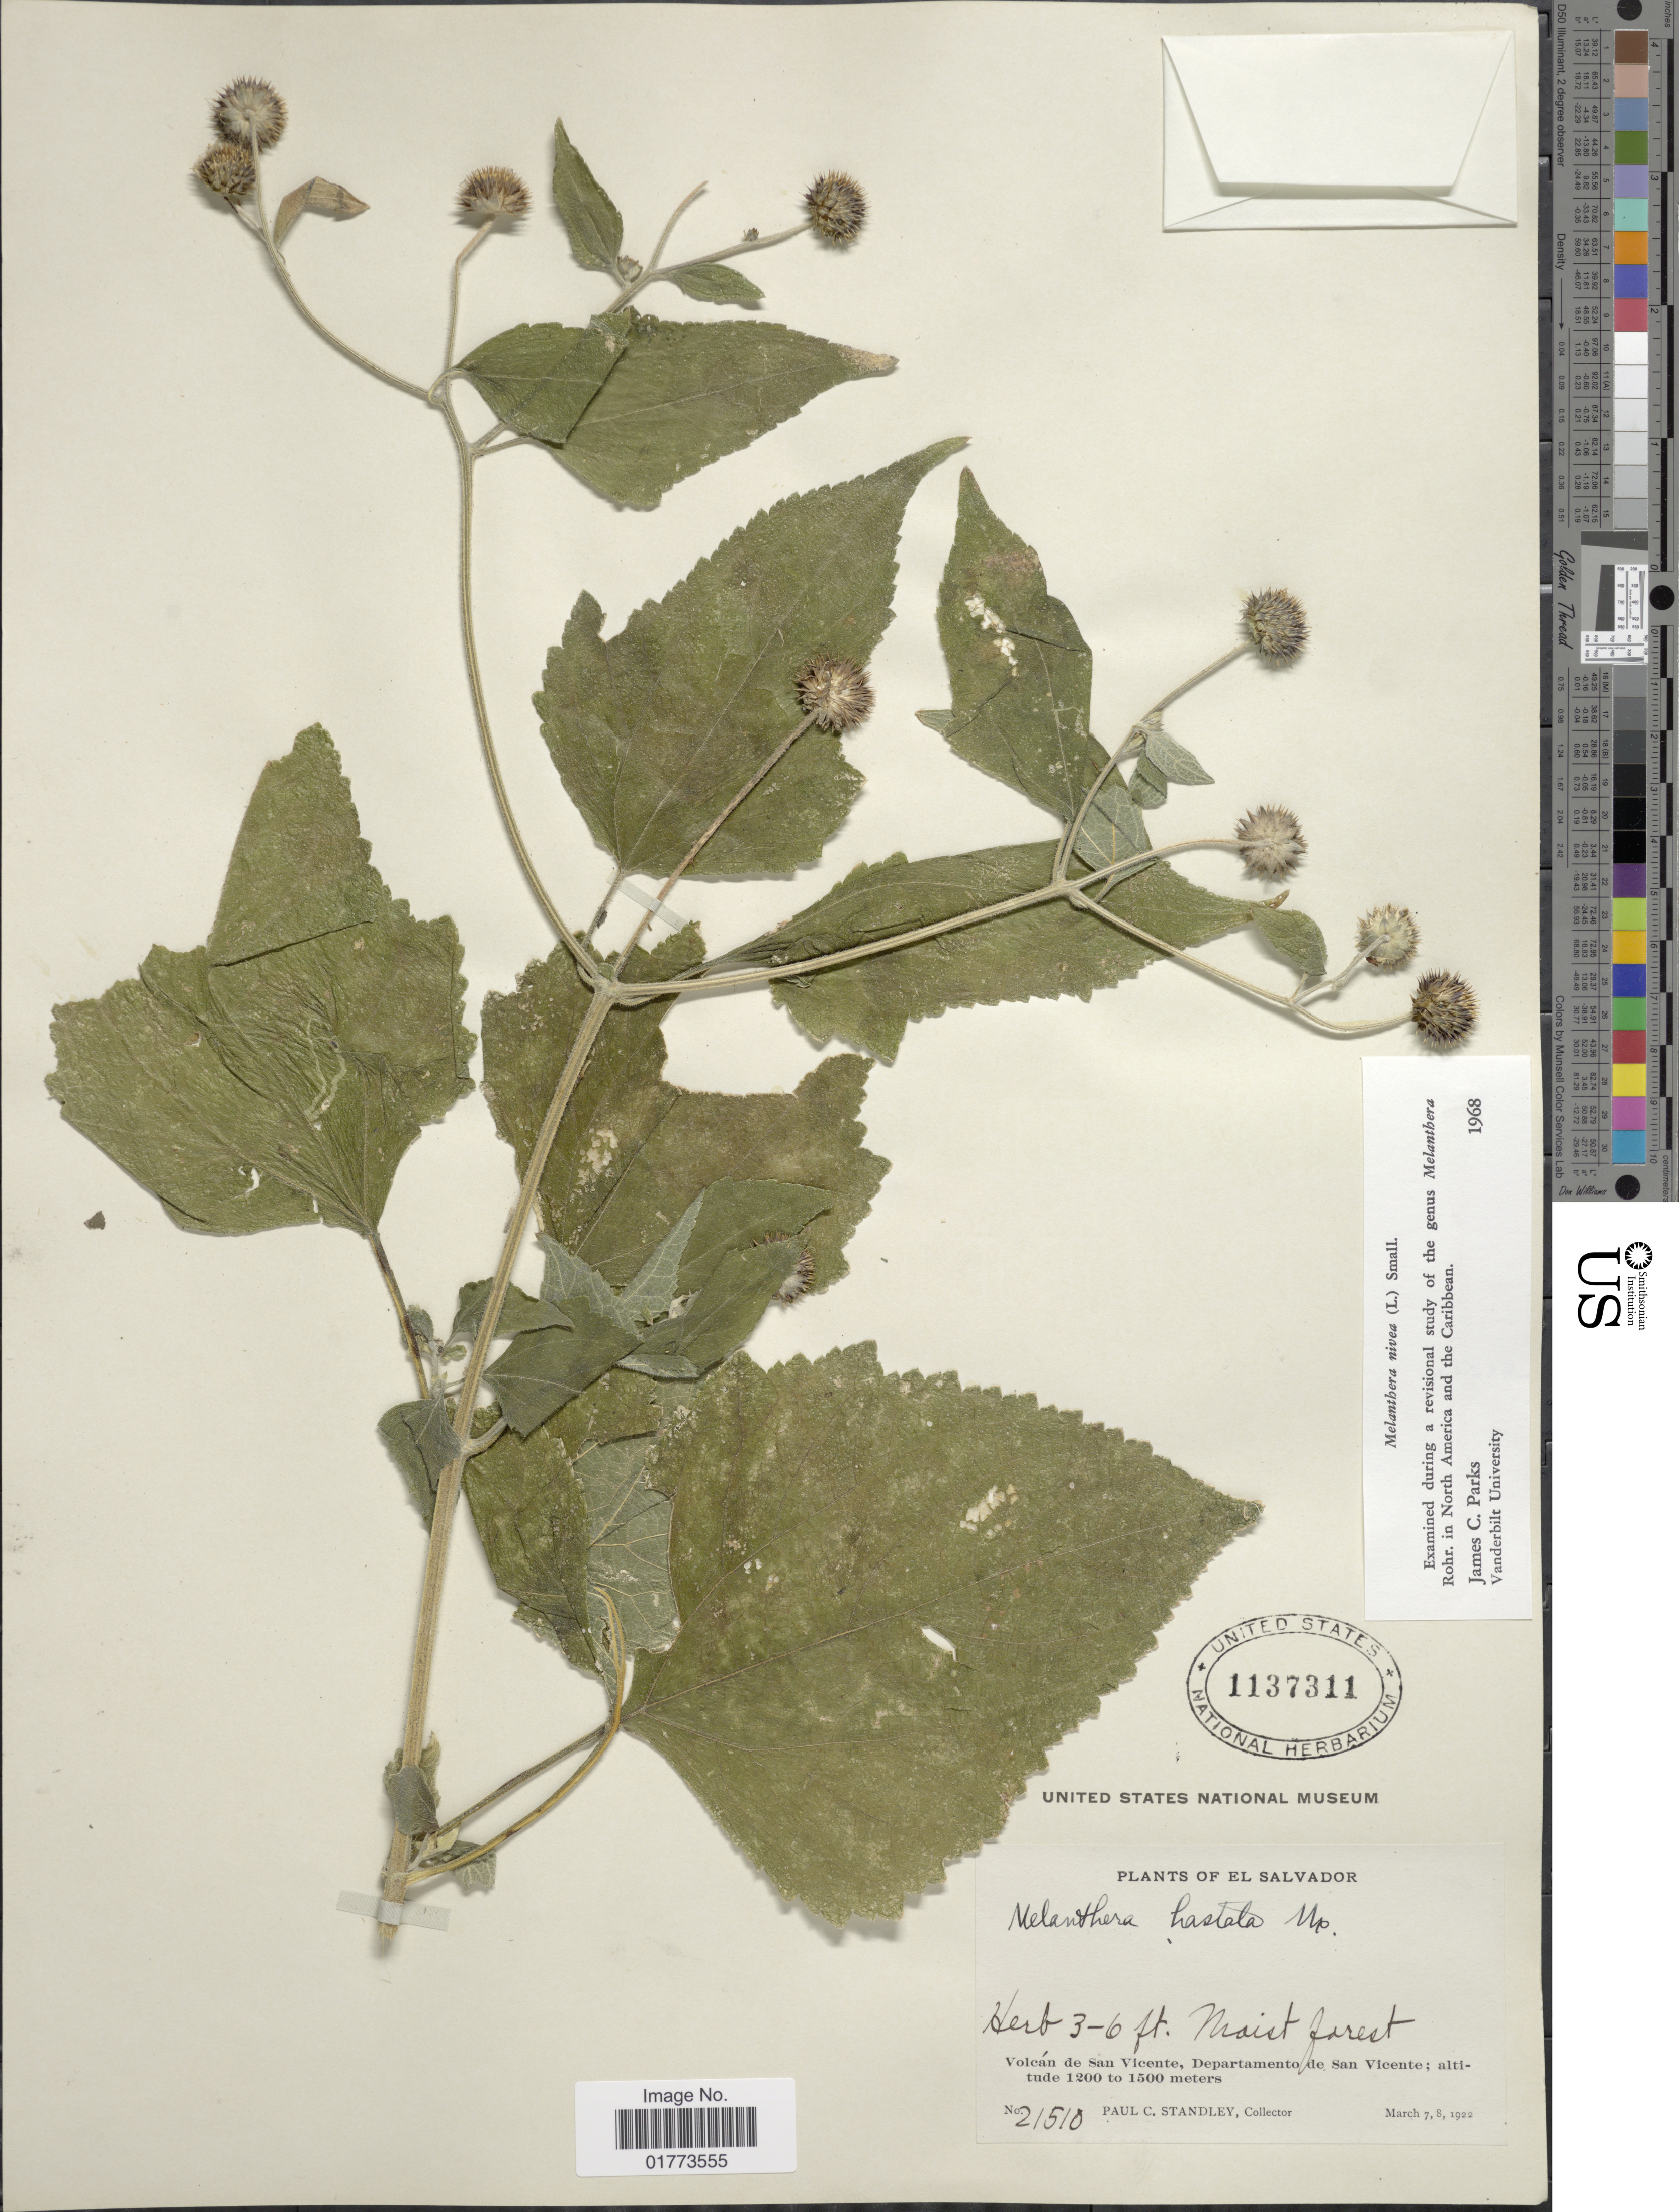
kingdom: Plantae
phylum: Tracheophyta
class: Magnoliopsida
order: Asterales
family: Asteraceae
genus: Melanthera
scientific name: Melanthera nivea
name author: (L.) Small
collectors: P. C. Standley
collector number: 21510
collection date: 1922-03-07/1922-03-08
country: El Salvador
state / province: San Vincente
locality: Volcán de San Vicente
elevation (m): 1200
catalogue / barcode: US 1137311